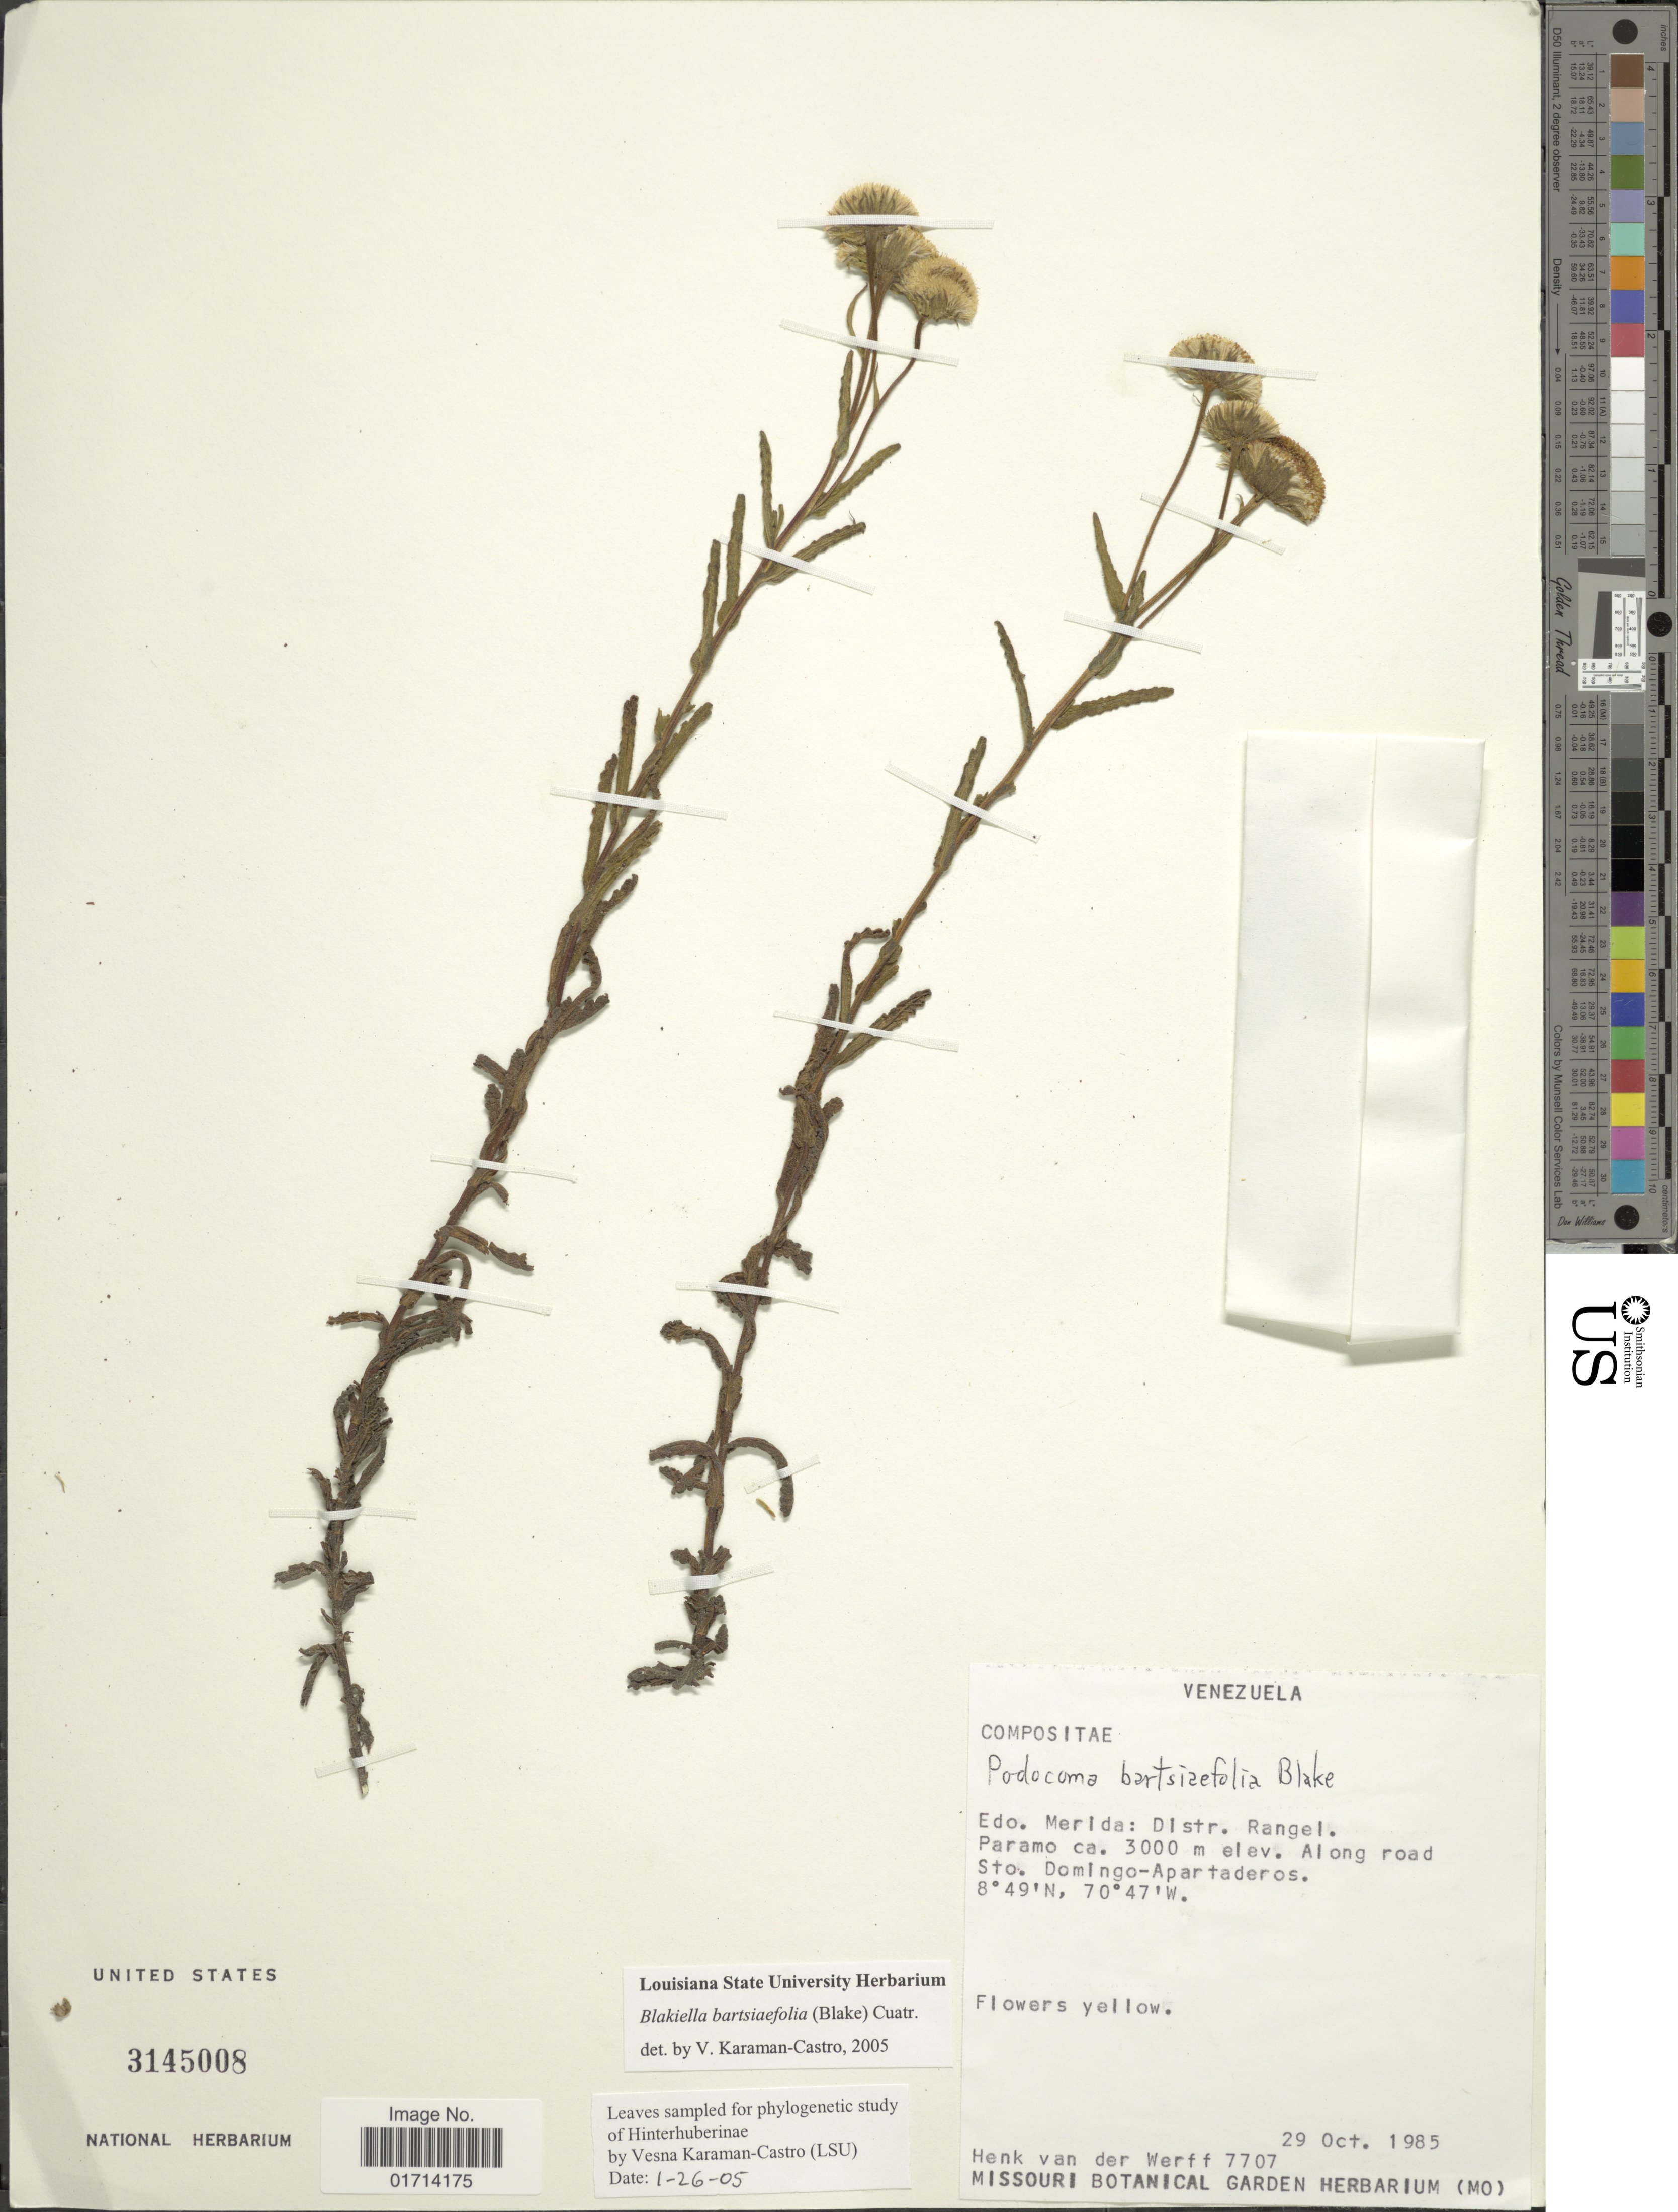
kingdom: Plantae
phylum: Tracheophyta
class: Magnoliopsida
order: Asterales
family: Asteraceae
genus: Blakiella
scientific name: Blakiella bartsiifolia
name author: (S.F. Blake) Cuatrec.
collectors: H. van der Werff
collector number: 7707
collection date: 1985-10-29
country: Venezuela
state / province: Mérida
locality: Distr. Rangel, Paramo, along road Sto. Domingo-Apartaderos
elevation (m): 3000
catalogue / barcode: US 3145008